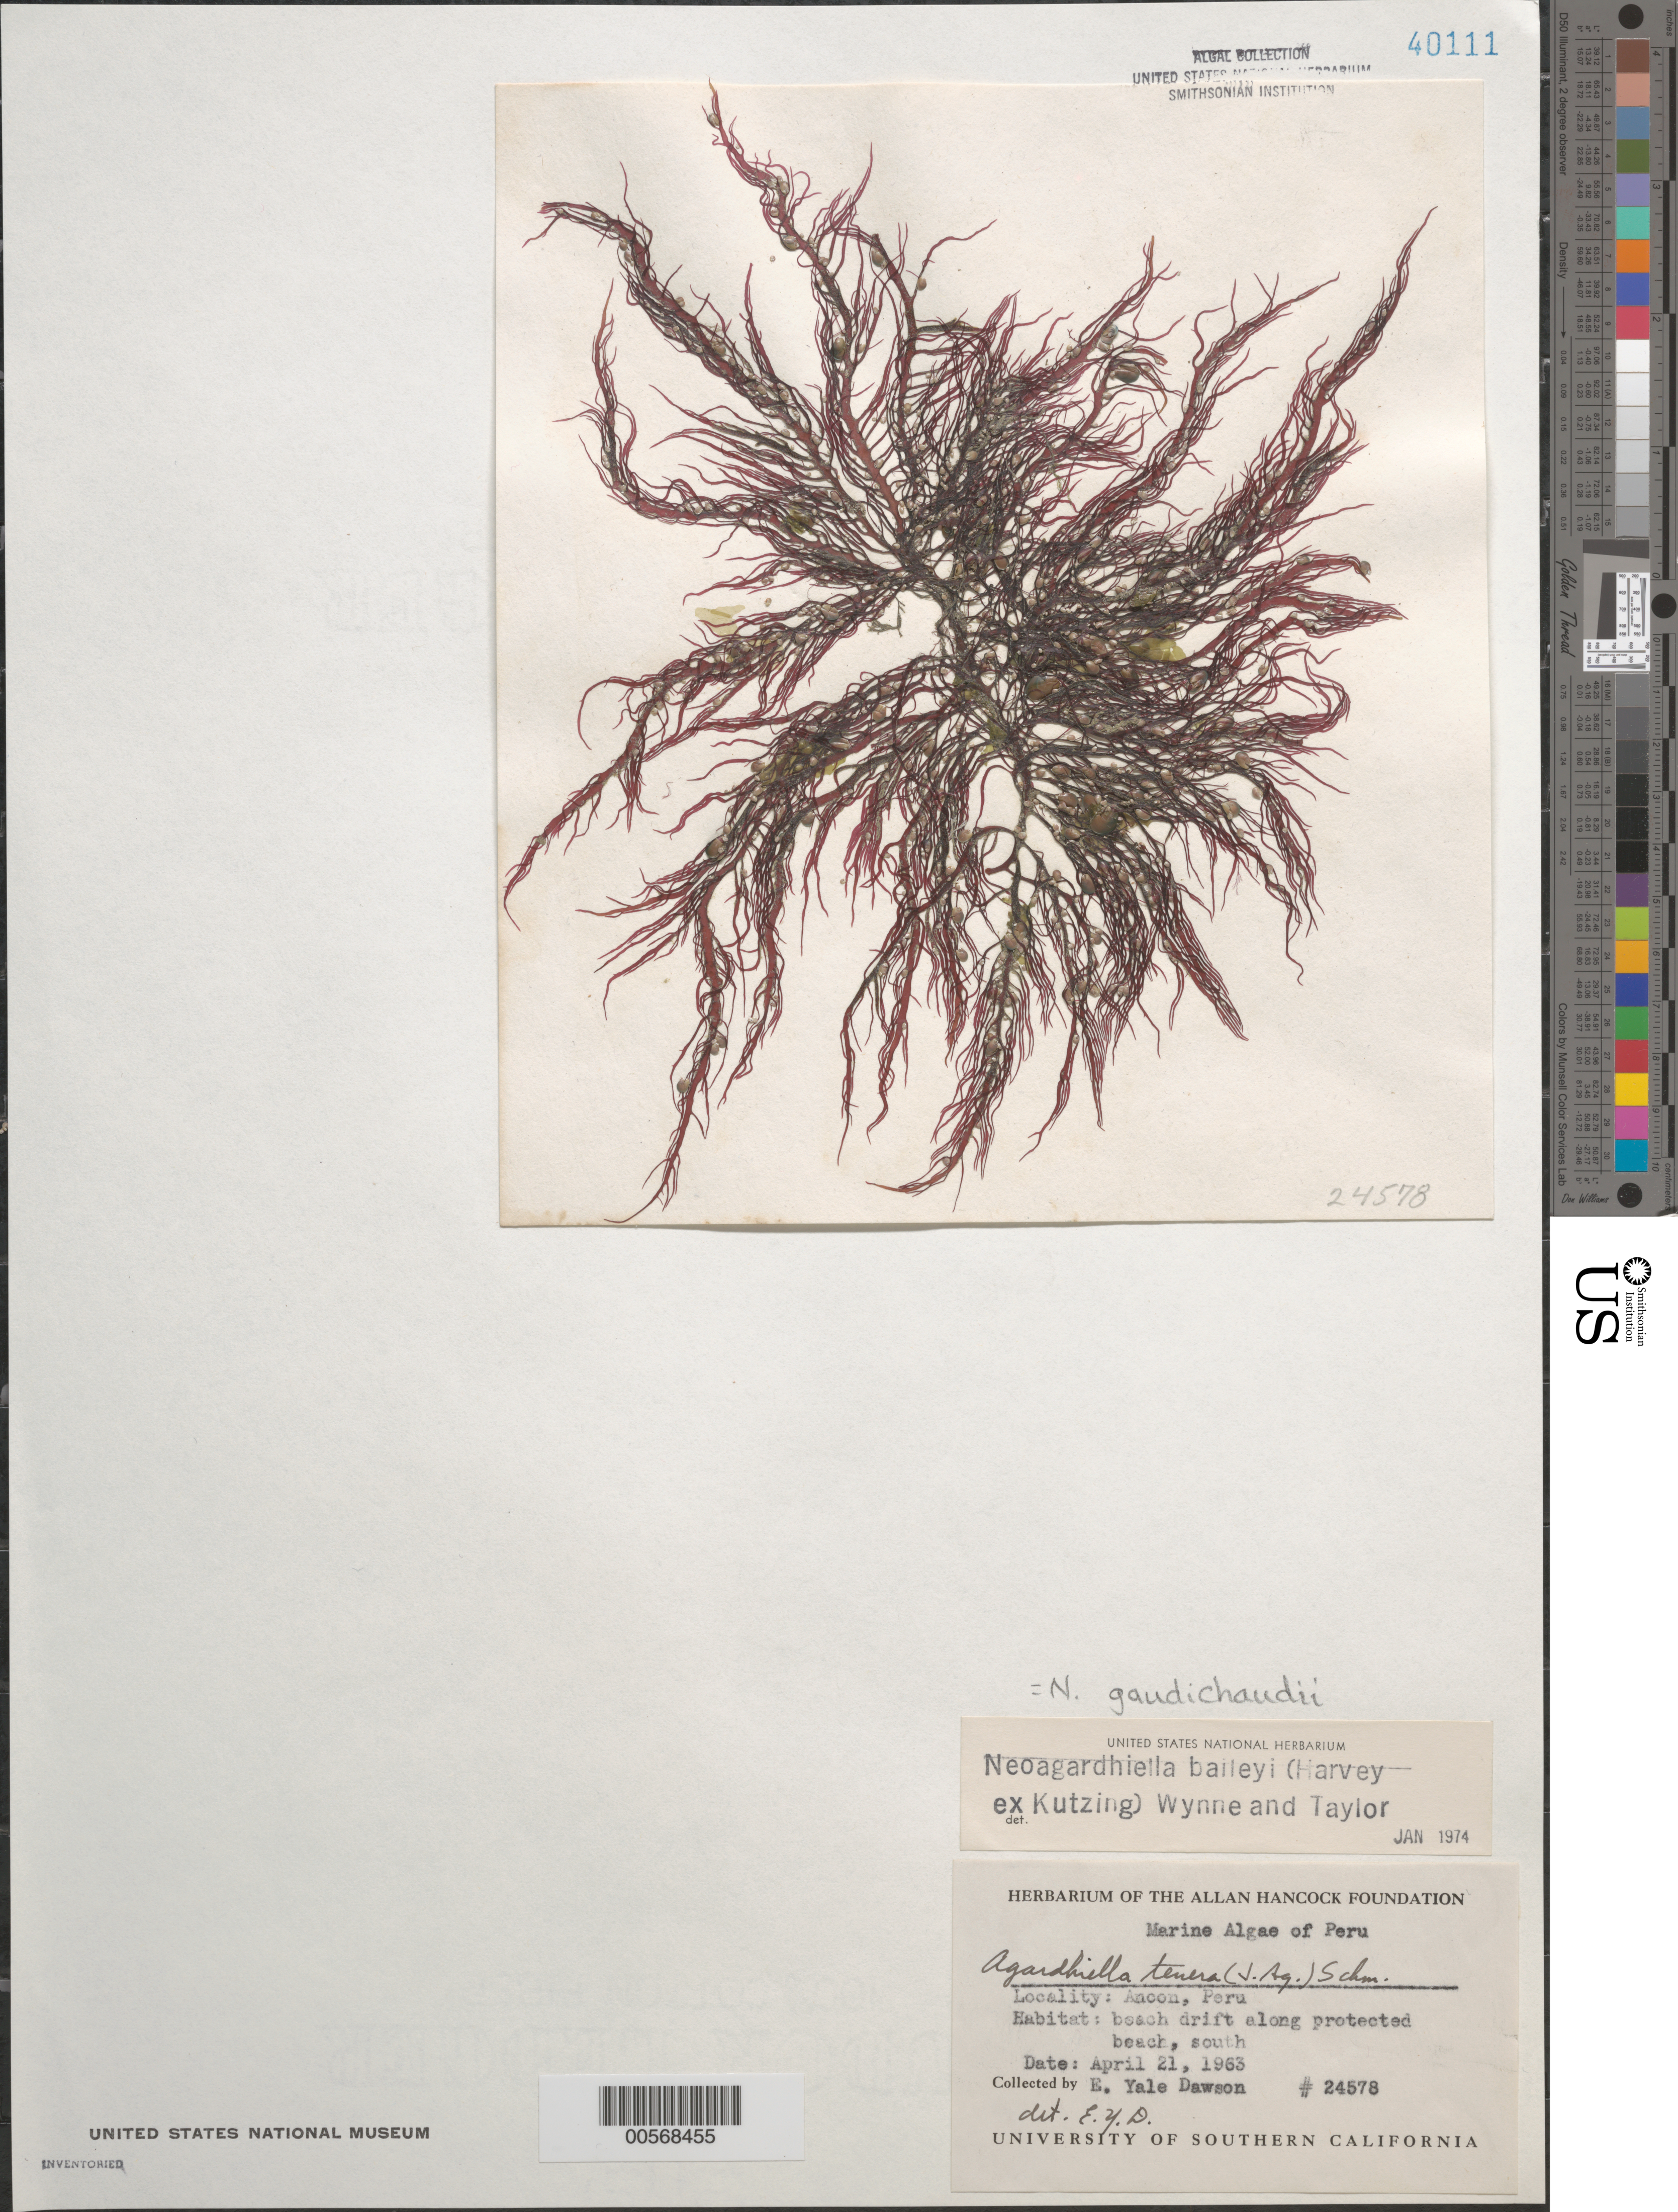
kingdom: Plantae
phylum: Rhodophyta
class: Florideophyceae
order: Gigartinales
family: Solieriaceae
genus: Sarcodiotheca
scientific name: Sarcodiotheca gaudichaudii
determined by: Algae name updating Project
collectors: E. Y. Dawson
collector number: EYD 24578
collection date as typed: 21 Apr 1963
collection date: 1963-04-21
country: Peru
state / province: Lima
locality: Ancon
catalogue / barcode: US 40111